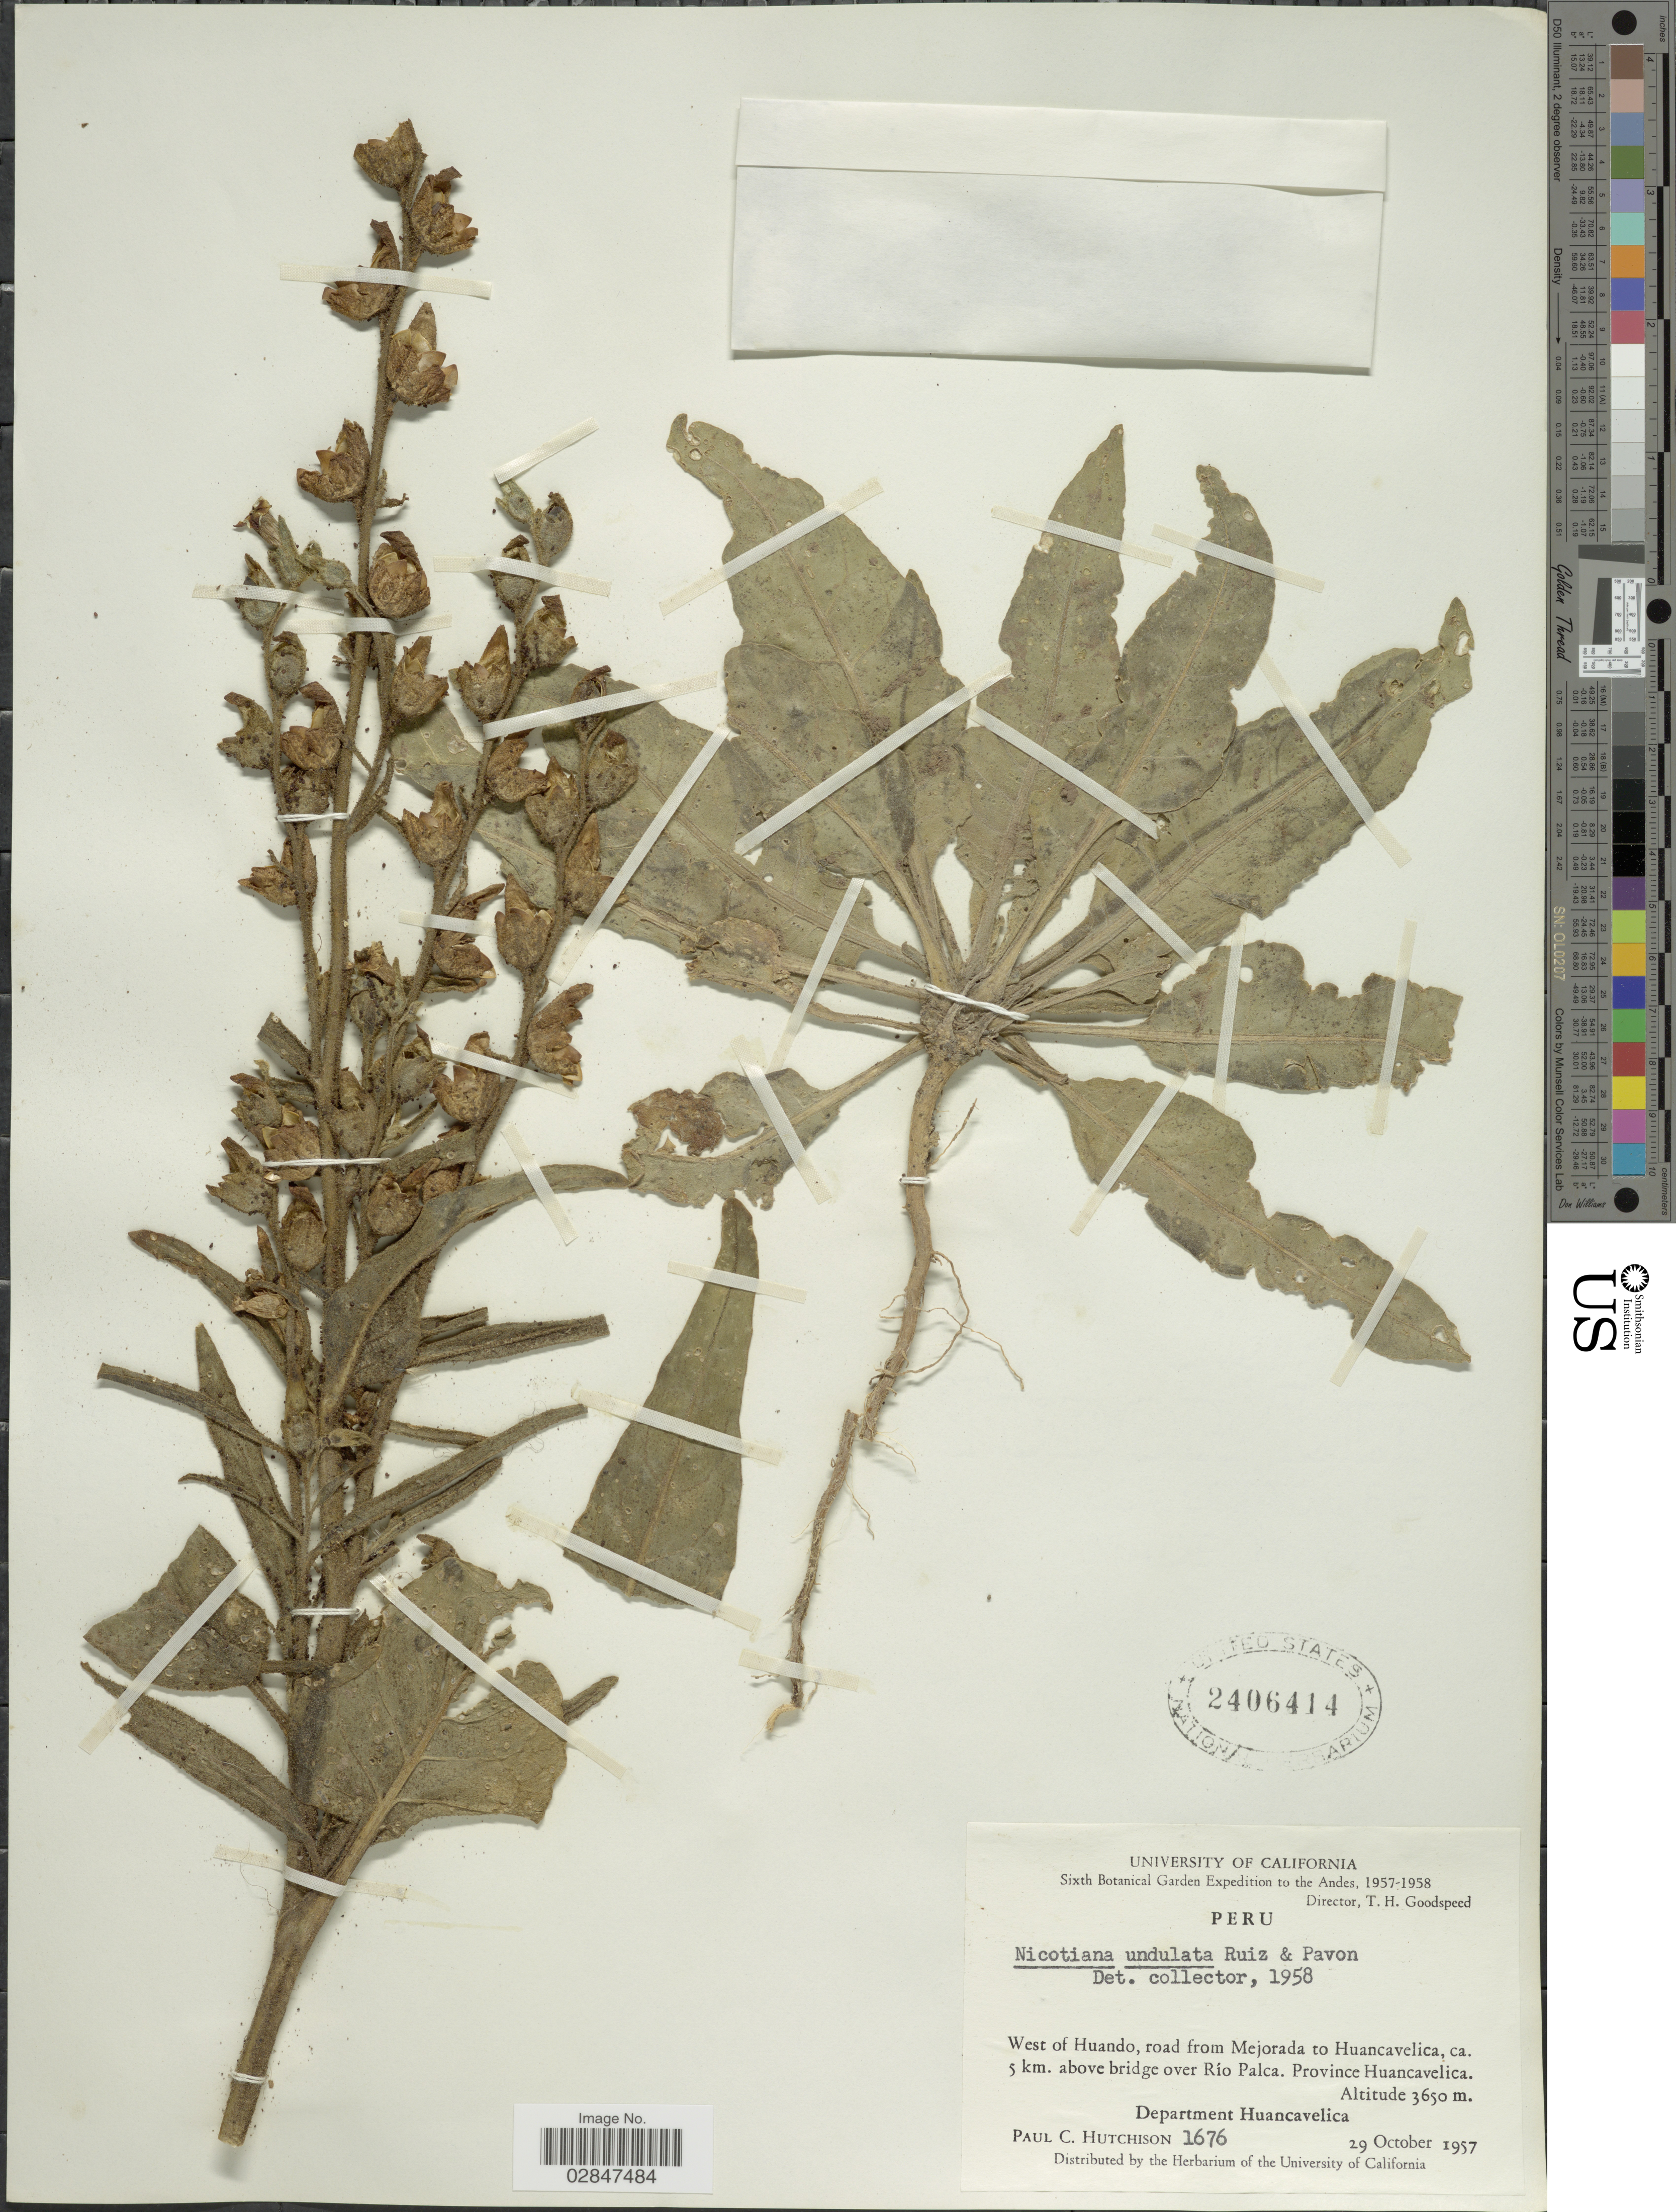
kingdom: Plantae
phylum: Tracheophyta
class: Magnoliopsida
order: Solanales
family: Solanaceae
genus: Nicotiana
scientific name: Nicotiana undulata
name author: Ruiz & Pav.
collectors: P. C. Hutchison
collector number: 1676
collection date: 1957-10-29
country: Peru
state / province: Huancavelica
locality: The Andes, West of Huando, road from Mejorada to Huancavelica, ca. 5 km. above bridge over Río Palca, Province Huancavelica, Department Huancavelica.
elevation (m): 3650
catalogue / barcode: US 2406414